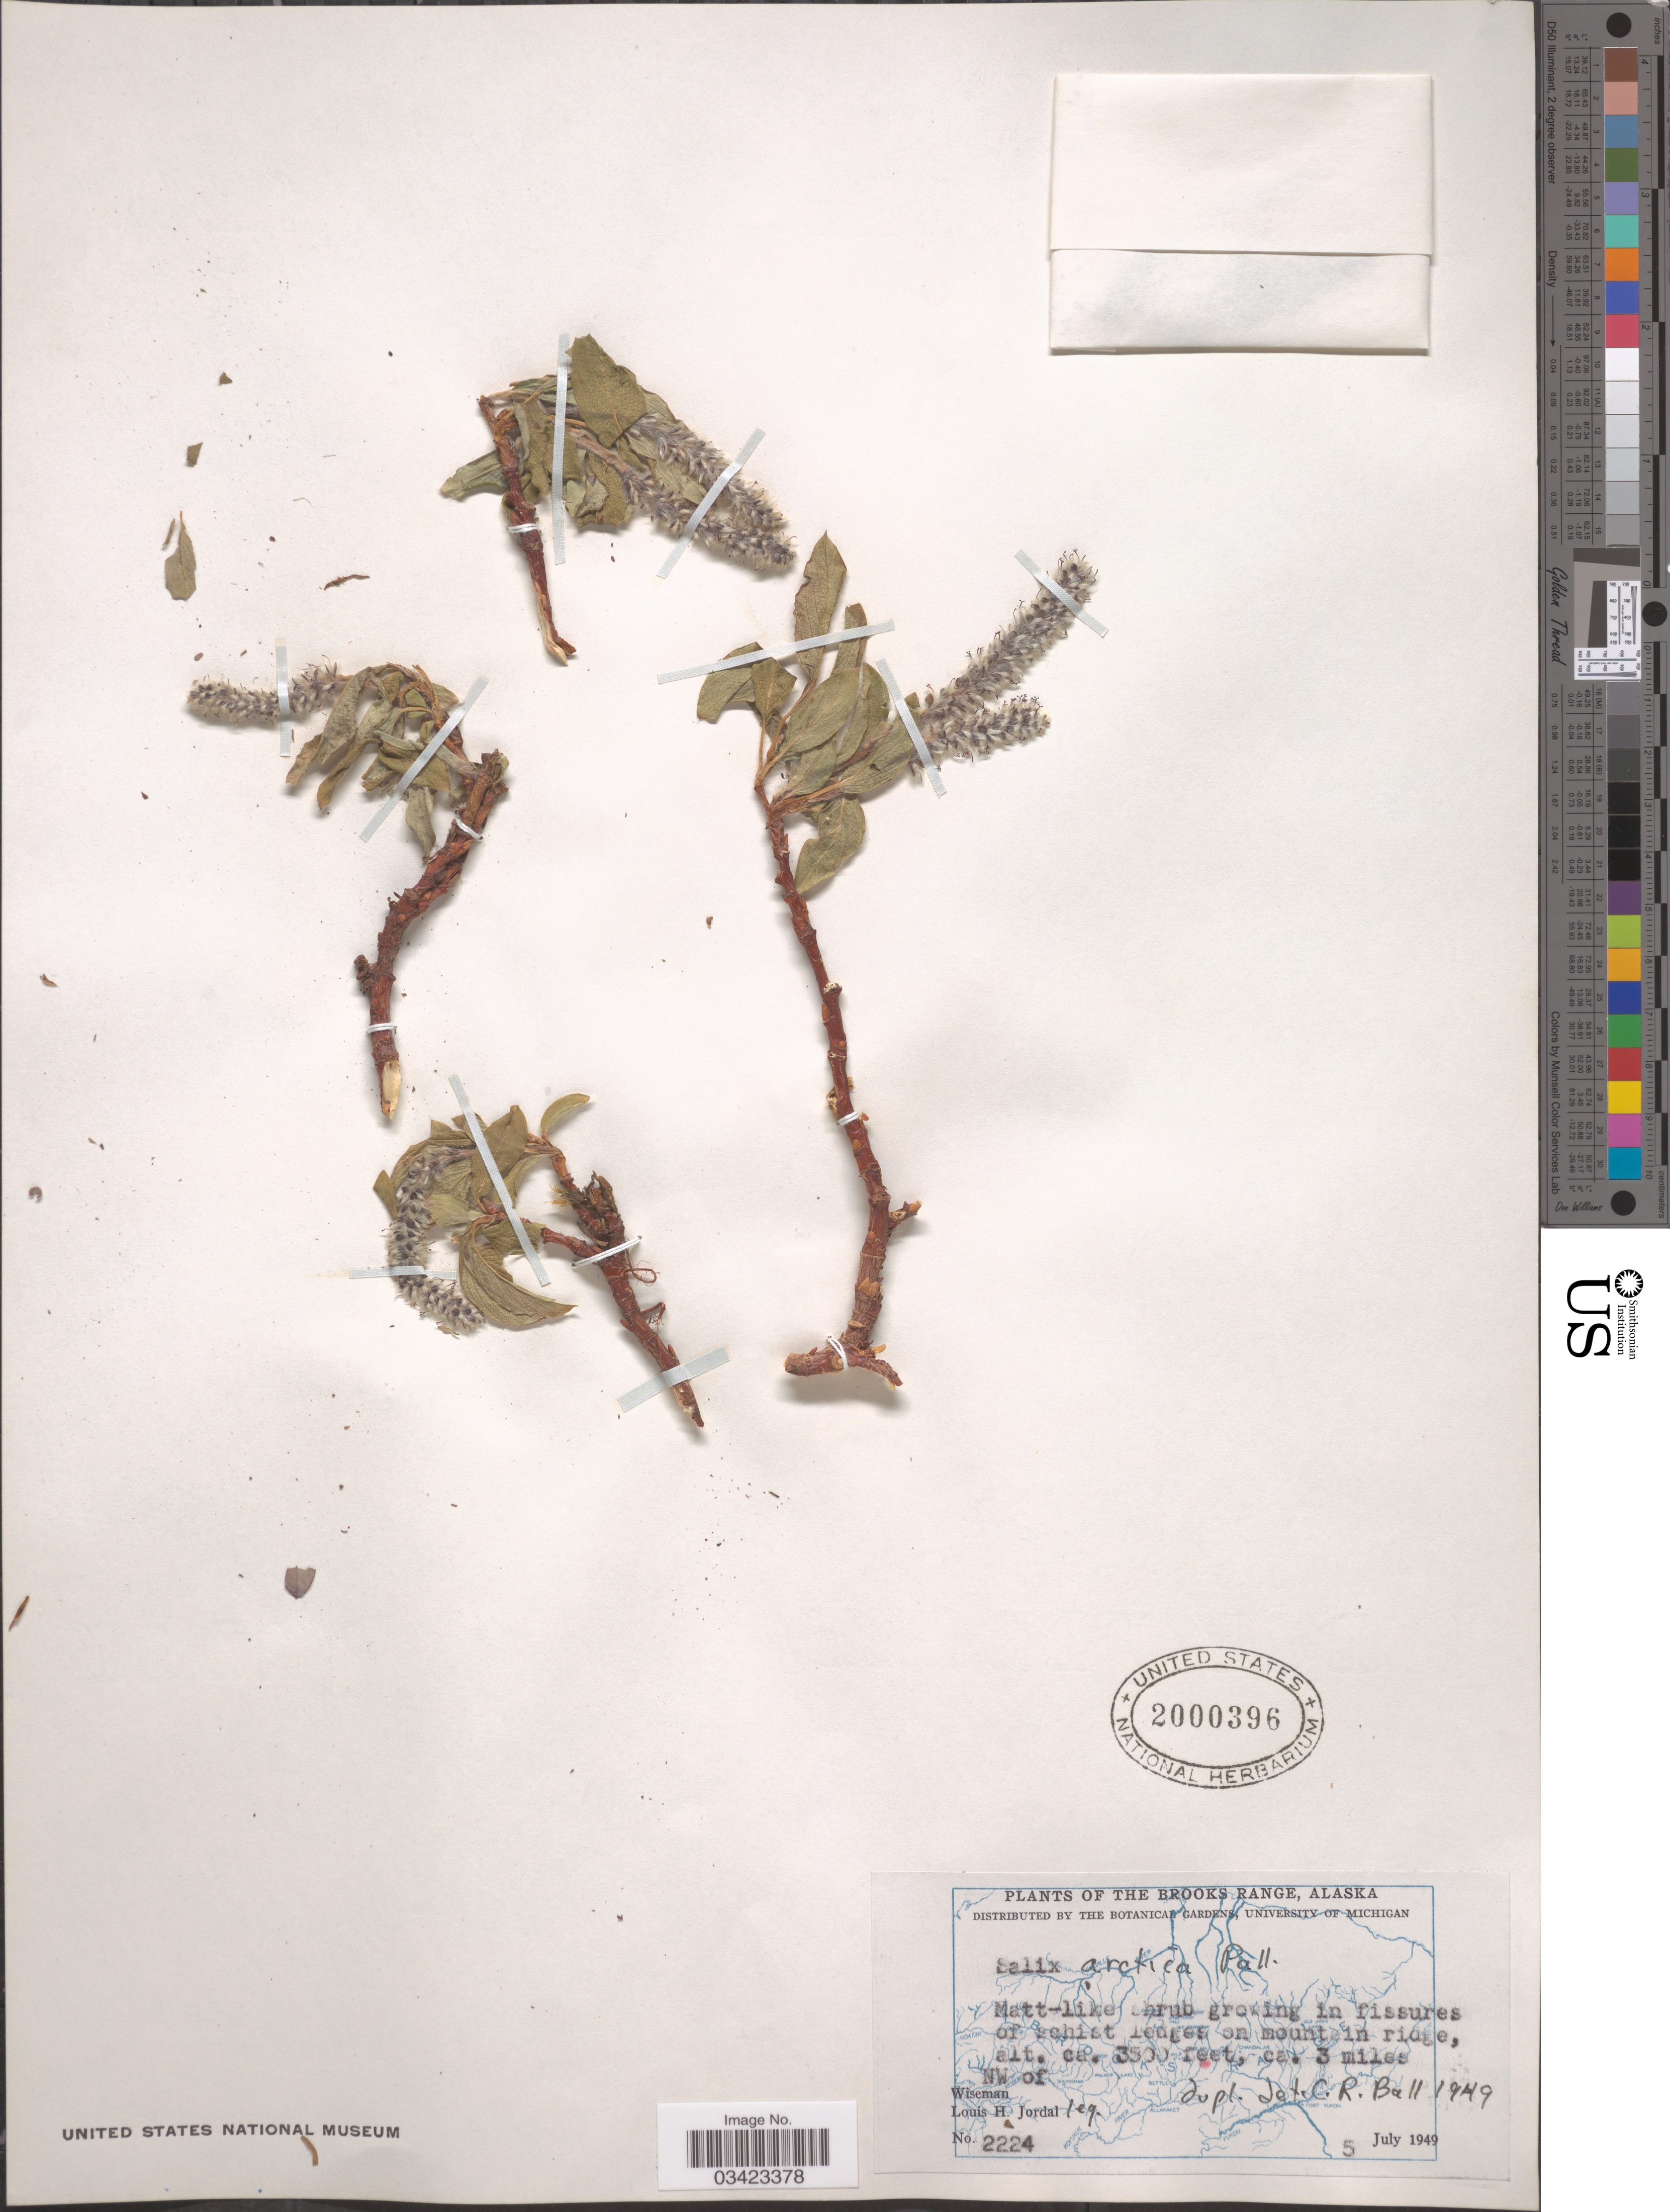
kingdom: Plantae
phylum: Tracheophyta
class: Magnoliopsida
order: Malpighiales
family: Salicaceae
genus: Salix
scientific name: Salix arctica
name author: Pall.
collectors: L. Jordal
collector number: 2224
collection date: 1949-07-05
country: United States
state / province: Alaska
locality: The Brooks Range. Ca. 3 miles NW of Wiseman.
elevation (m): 1067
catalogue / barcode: US 2000396